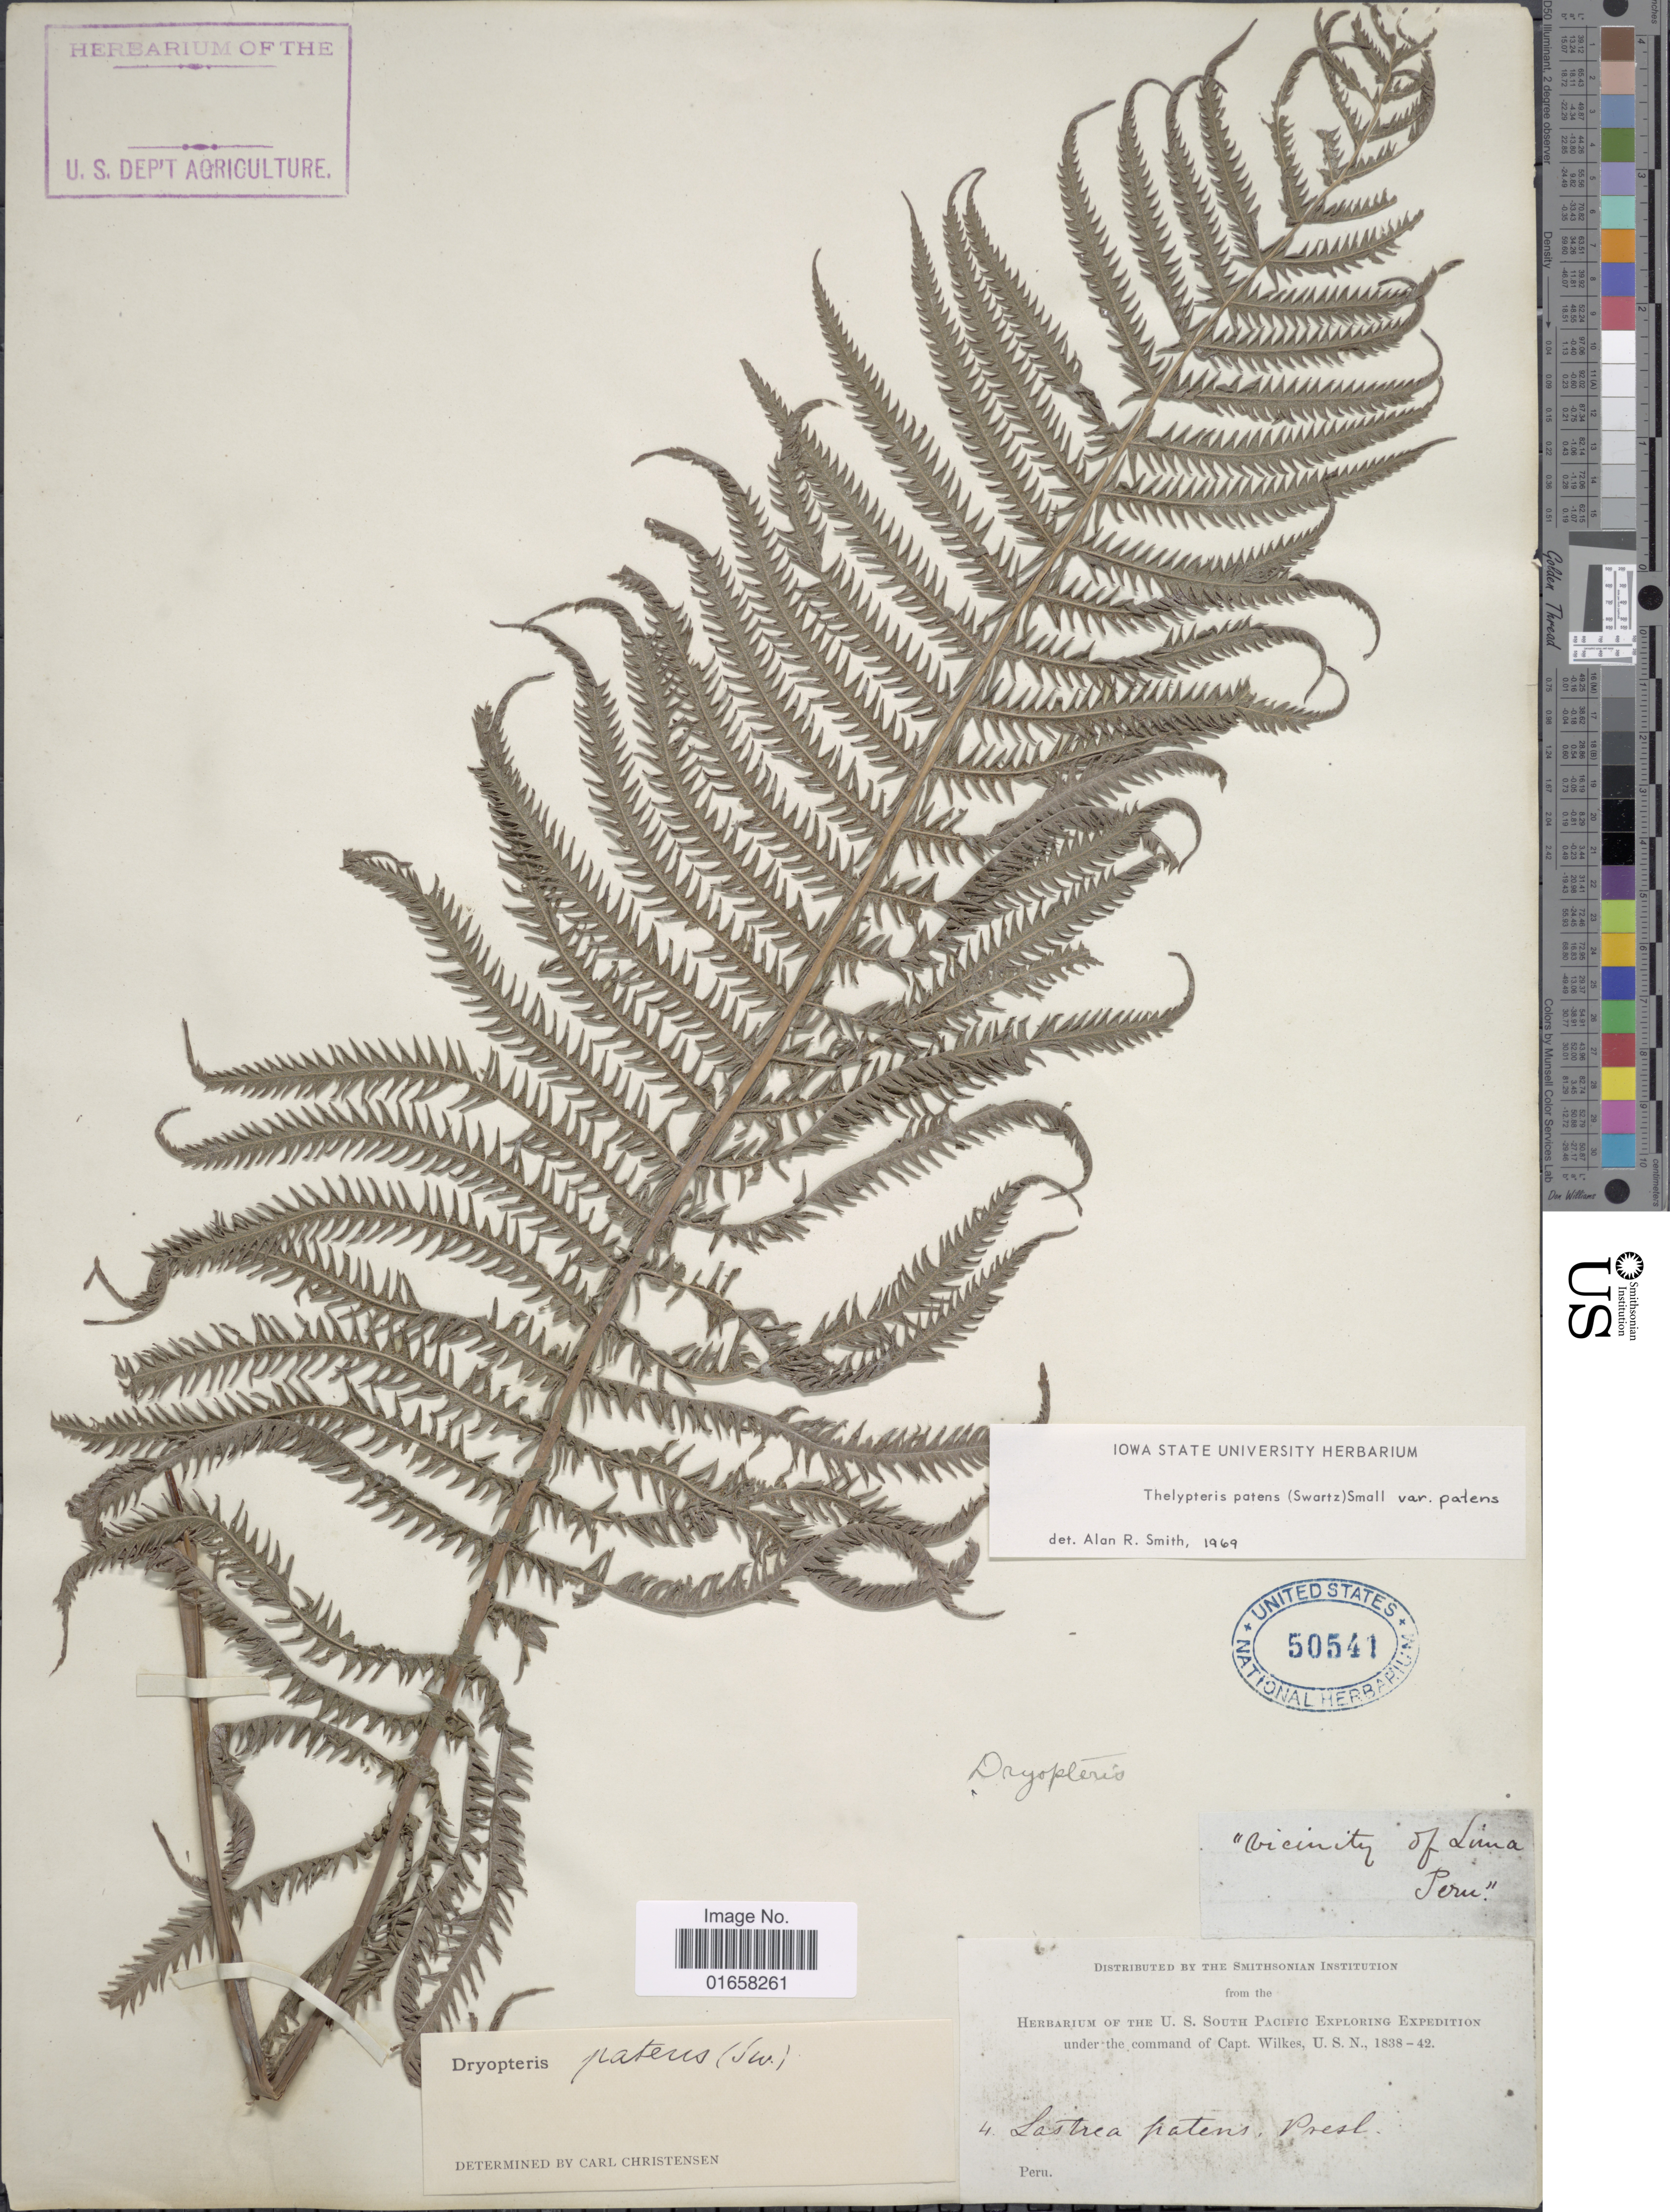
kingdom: Plantae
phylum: Tracheophyta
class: Polypodiopsida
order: Polypodiales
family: Thelypteridaceae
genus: Christella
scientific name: Christella patens var. patens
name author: (Sw.) Holttum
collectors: Wilkes Explor. Exped.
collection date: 1838/1842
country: Peru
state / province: Lima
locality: Vicinity of Lima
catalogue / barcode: US 50541